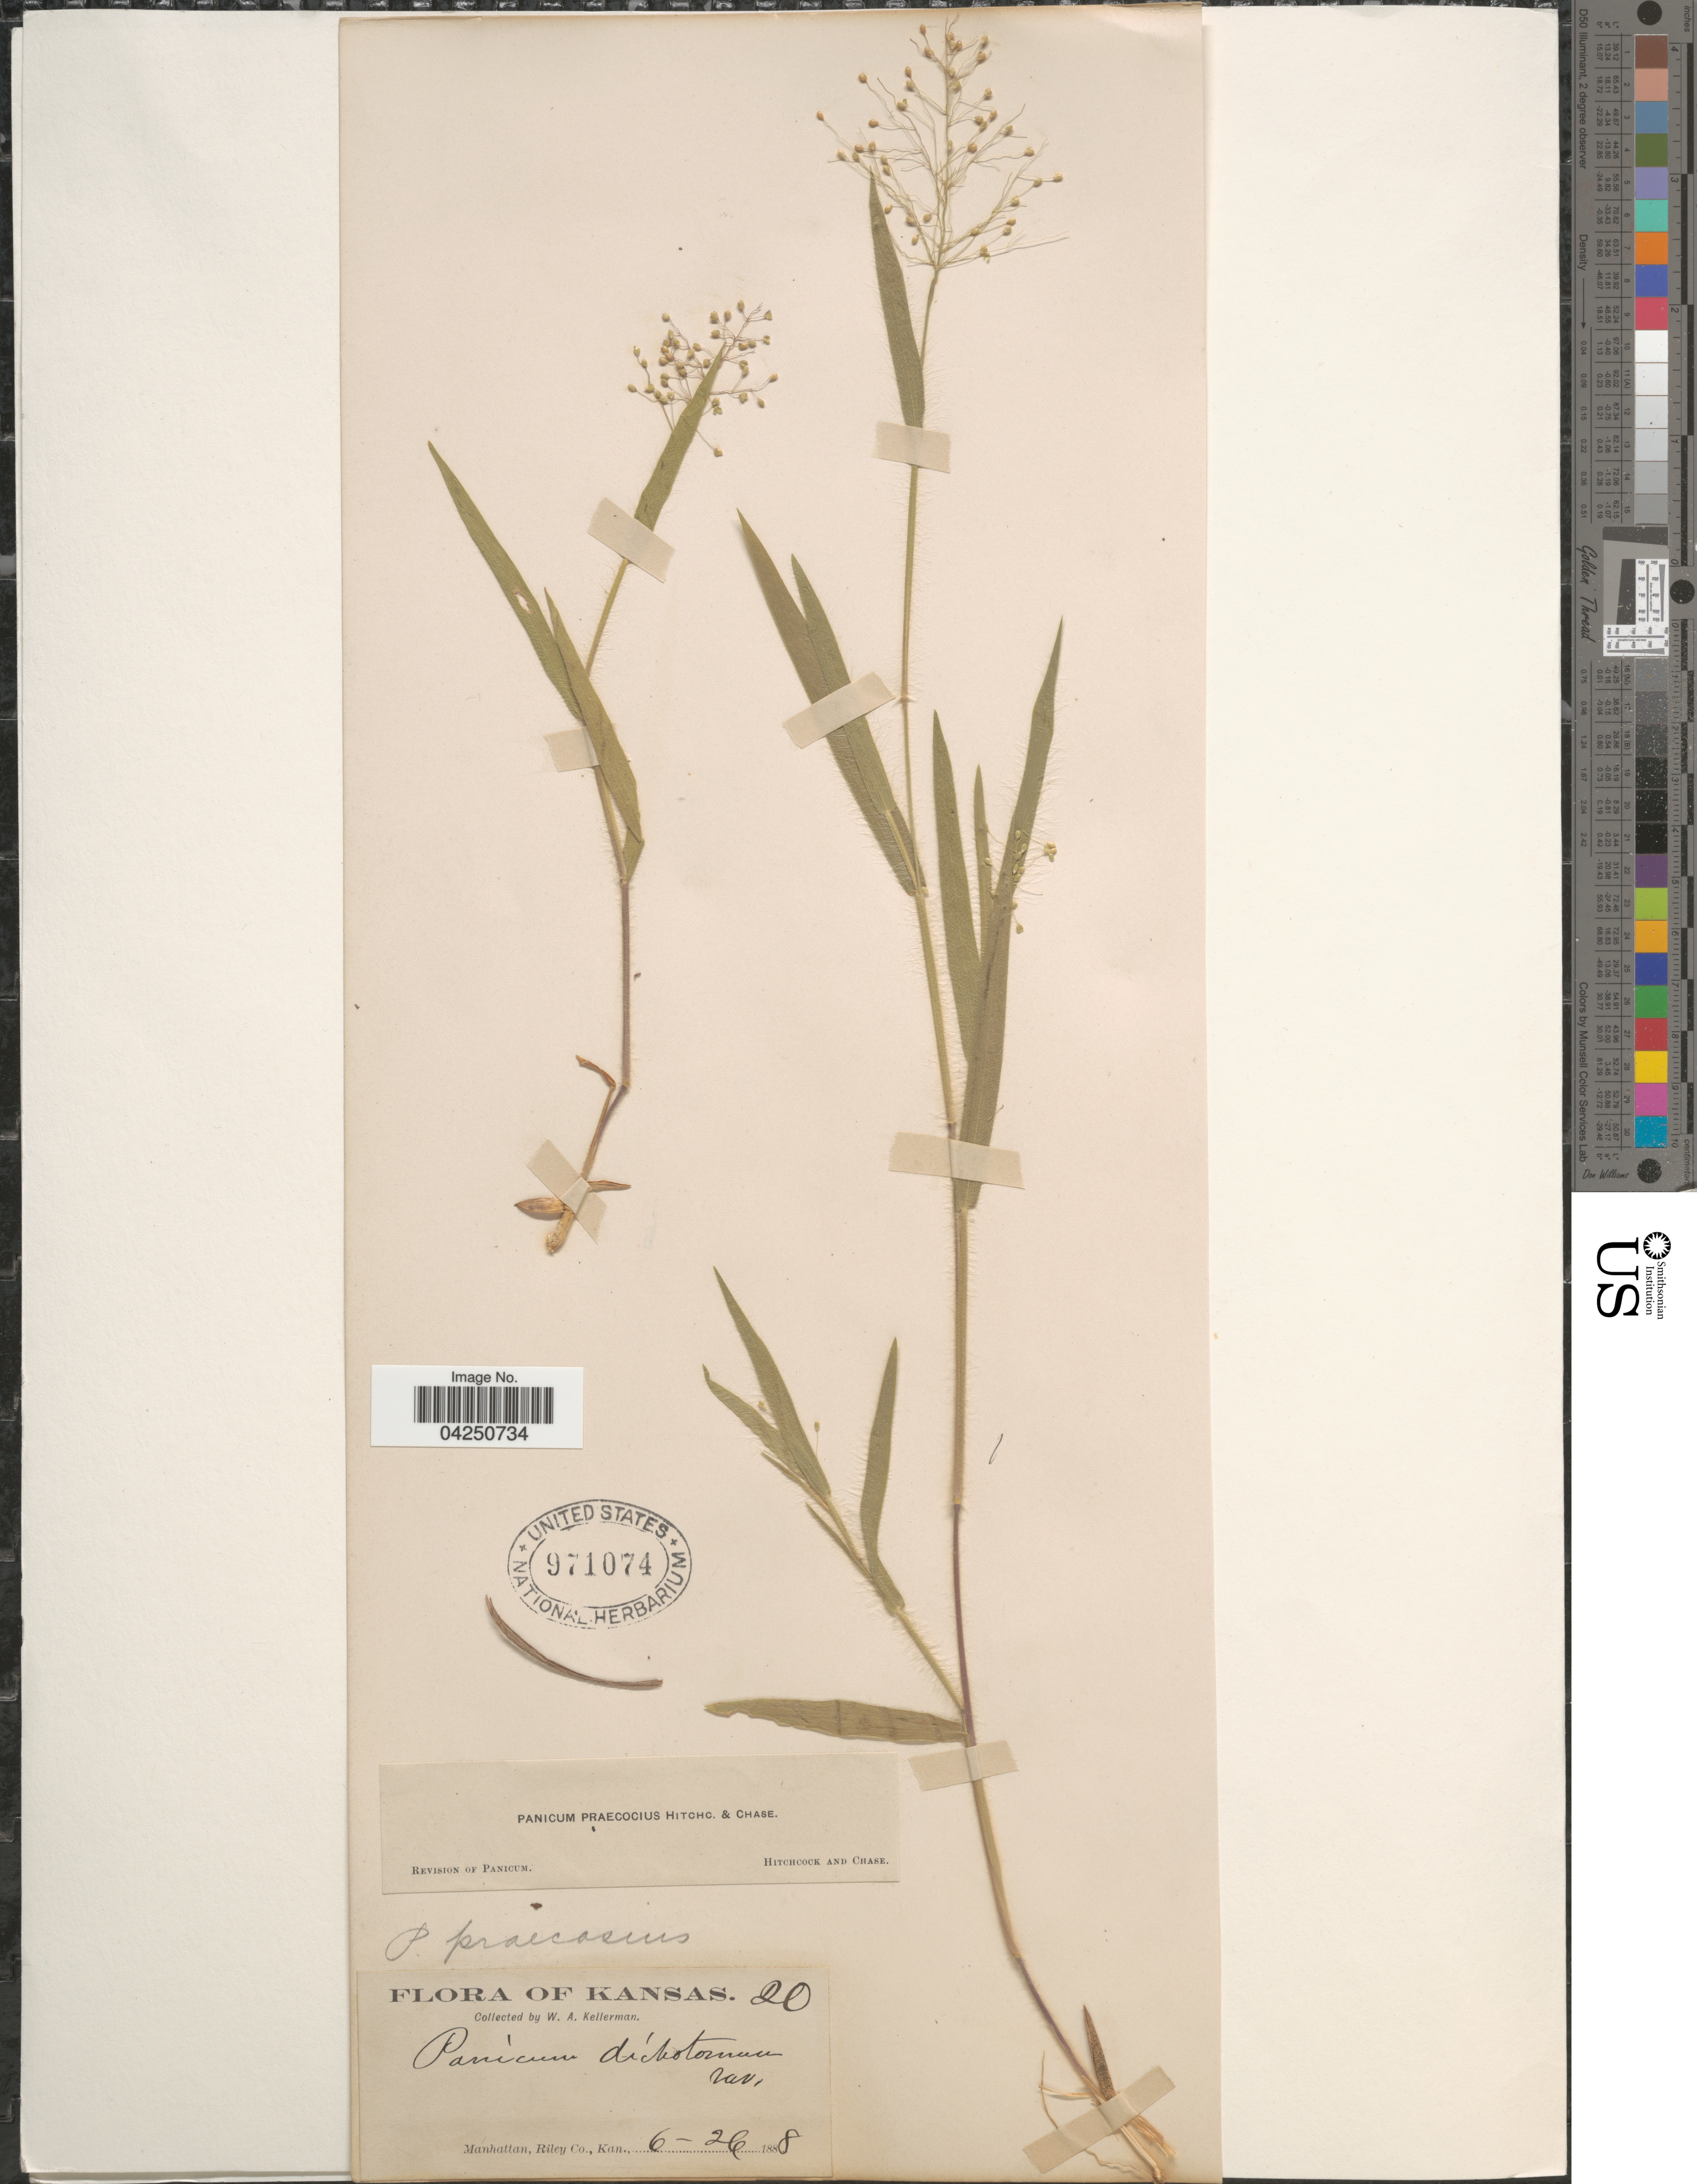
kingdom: Plantae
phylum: Tracheophyta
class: Liliopsida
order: Poales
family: Poaceae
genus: Dichanthelium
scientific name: Dichanthelium acuminatum var. acuminatum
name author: (Sw.) Gould & C.A. Clark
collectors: W. Kellerman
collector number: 20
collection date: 1888-06-26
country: United States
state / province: Kansas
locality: Manhattan, Riley Co.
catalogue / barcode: US 971074